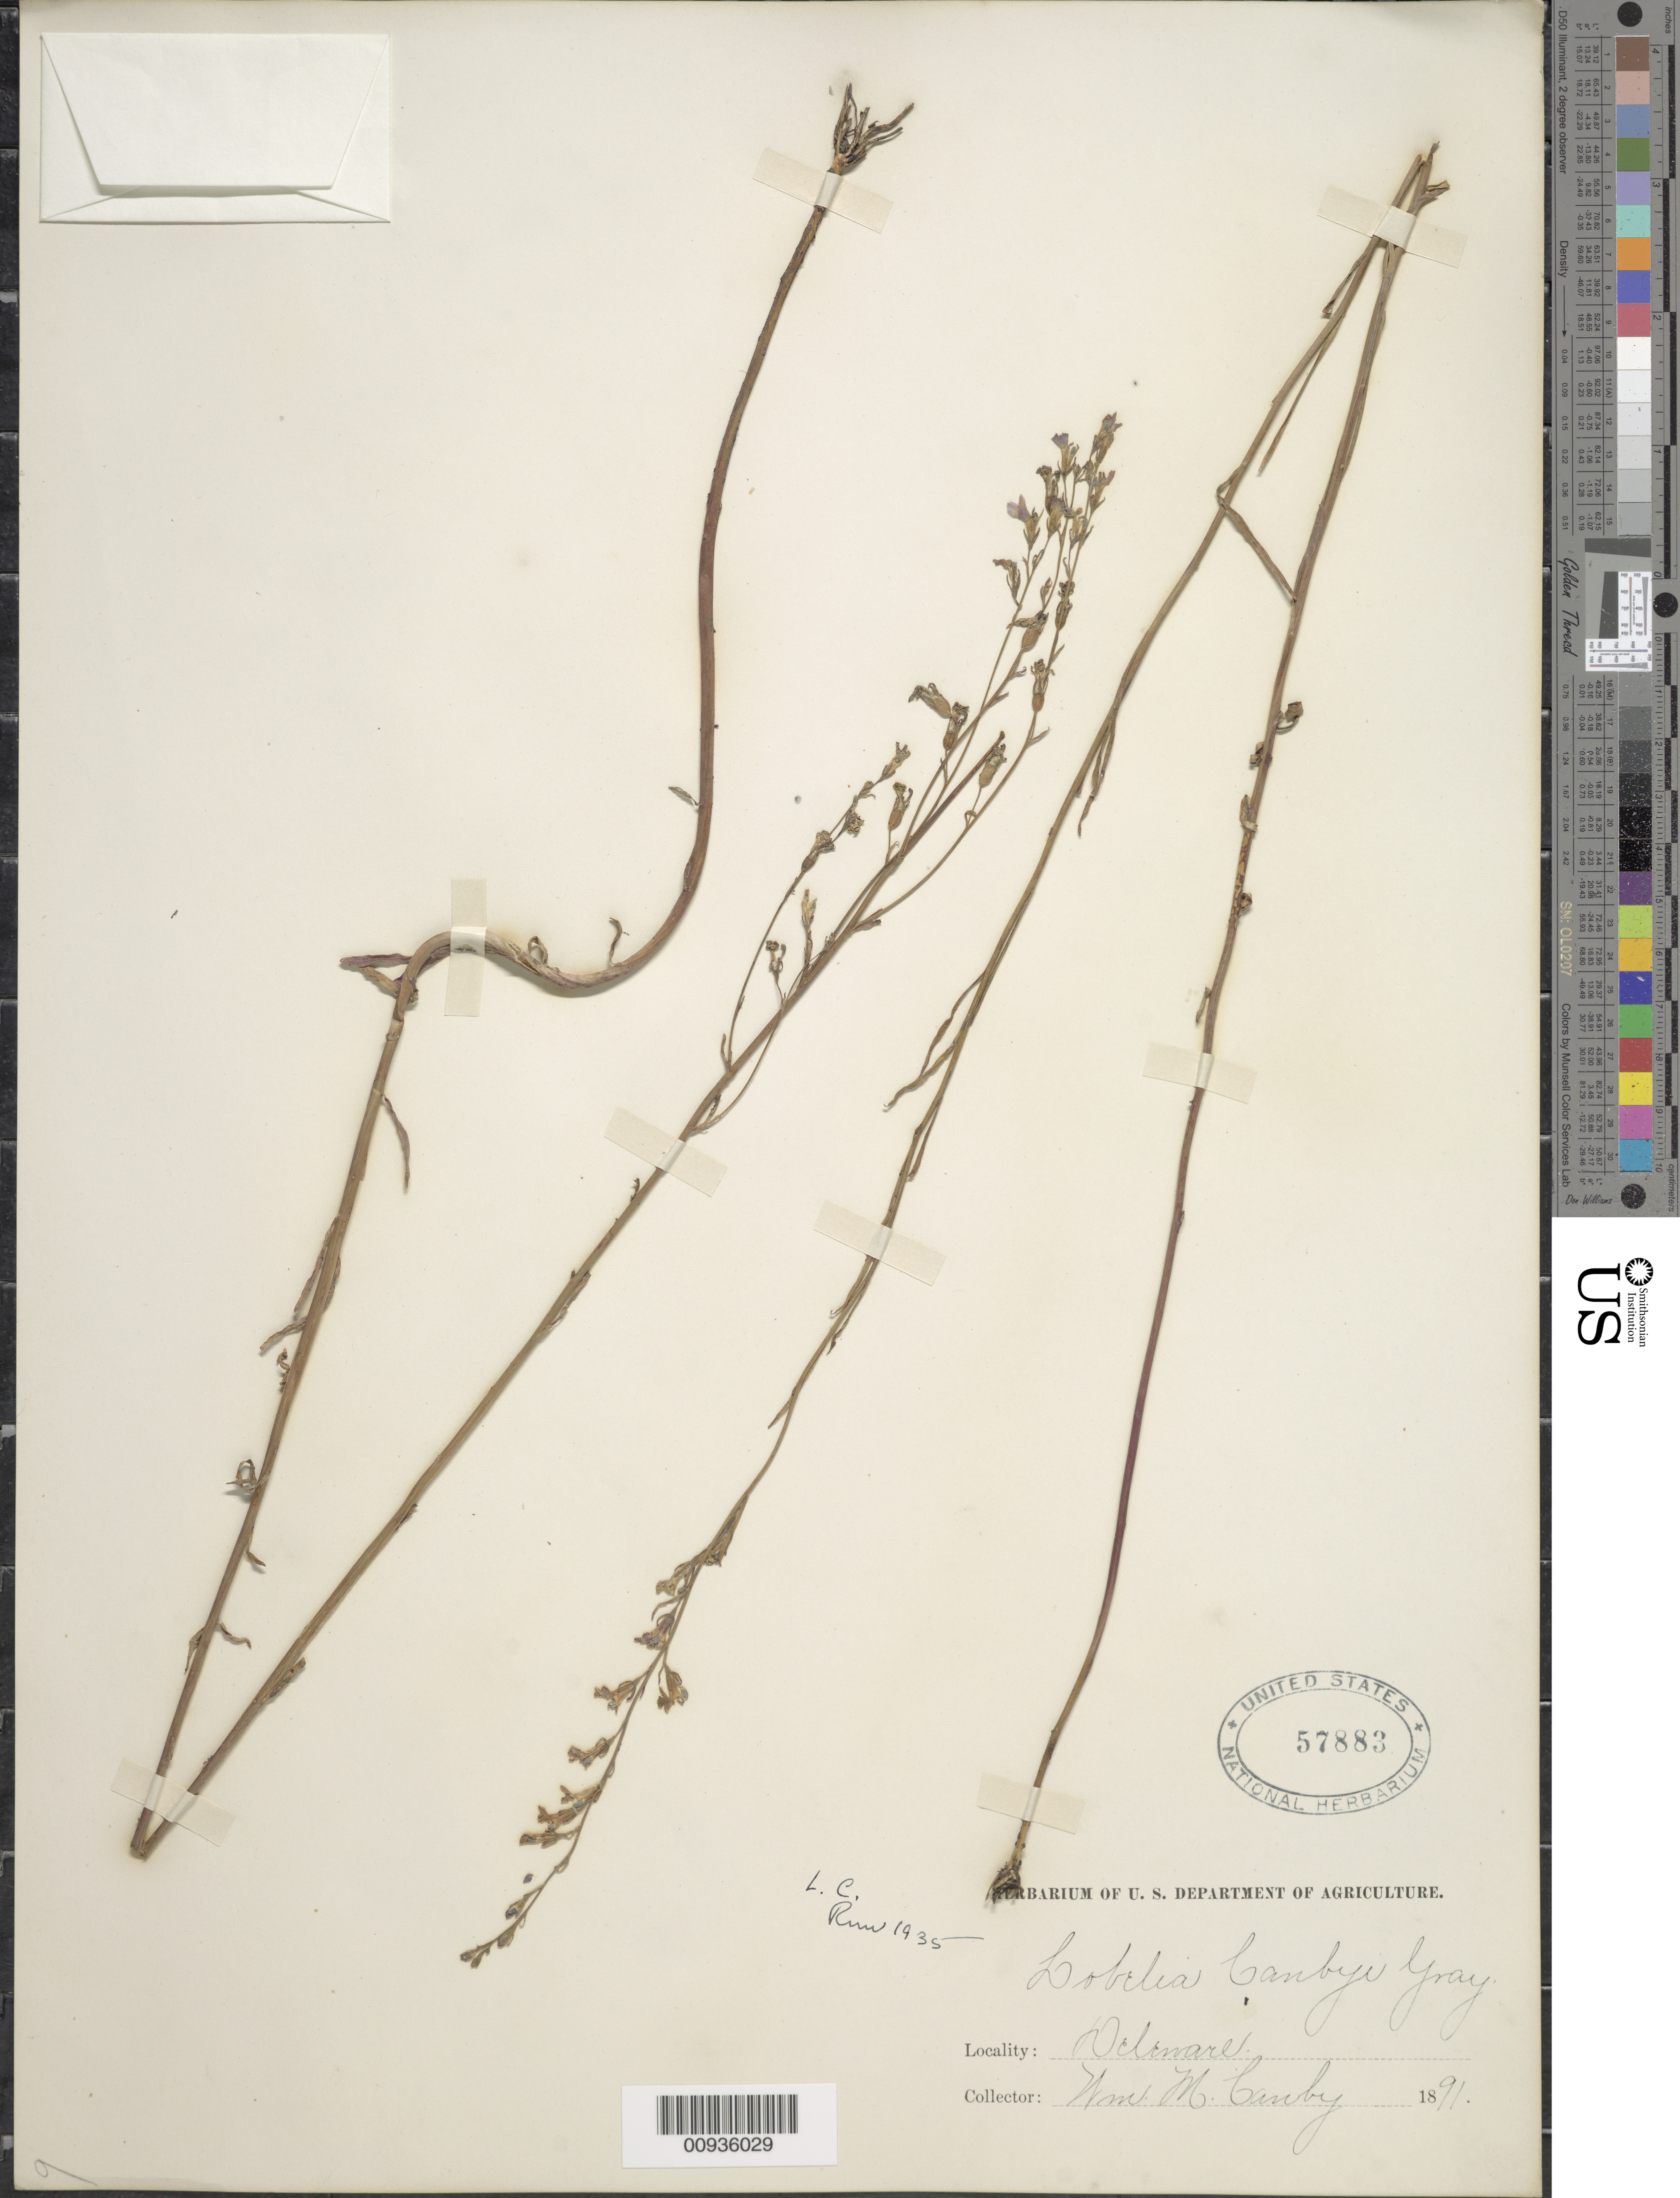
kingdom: Plantae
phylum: Tracheophyta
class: Magnoliopsida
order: Asterales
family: Campanulaceae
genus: Lobelia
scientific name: Lobelia canbyi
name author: A. Gray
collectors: W. M. Canby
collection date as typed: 1891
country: United States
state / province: Delaware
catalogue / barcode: US 57883